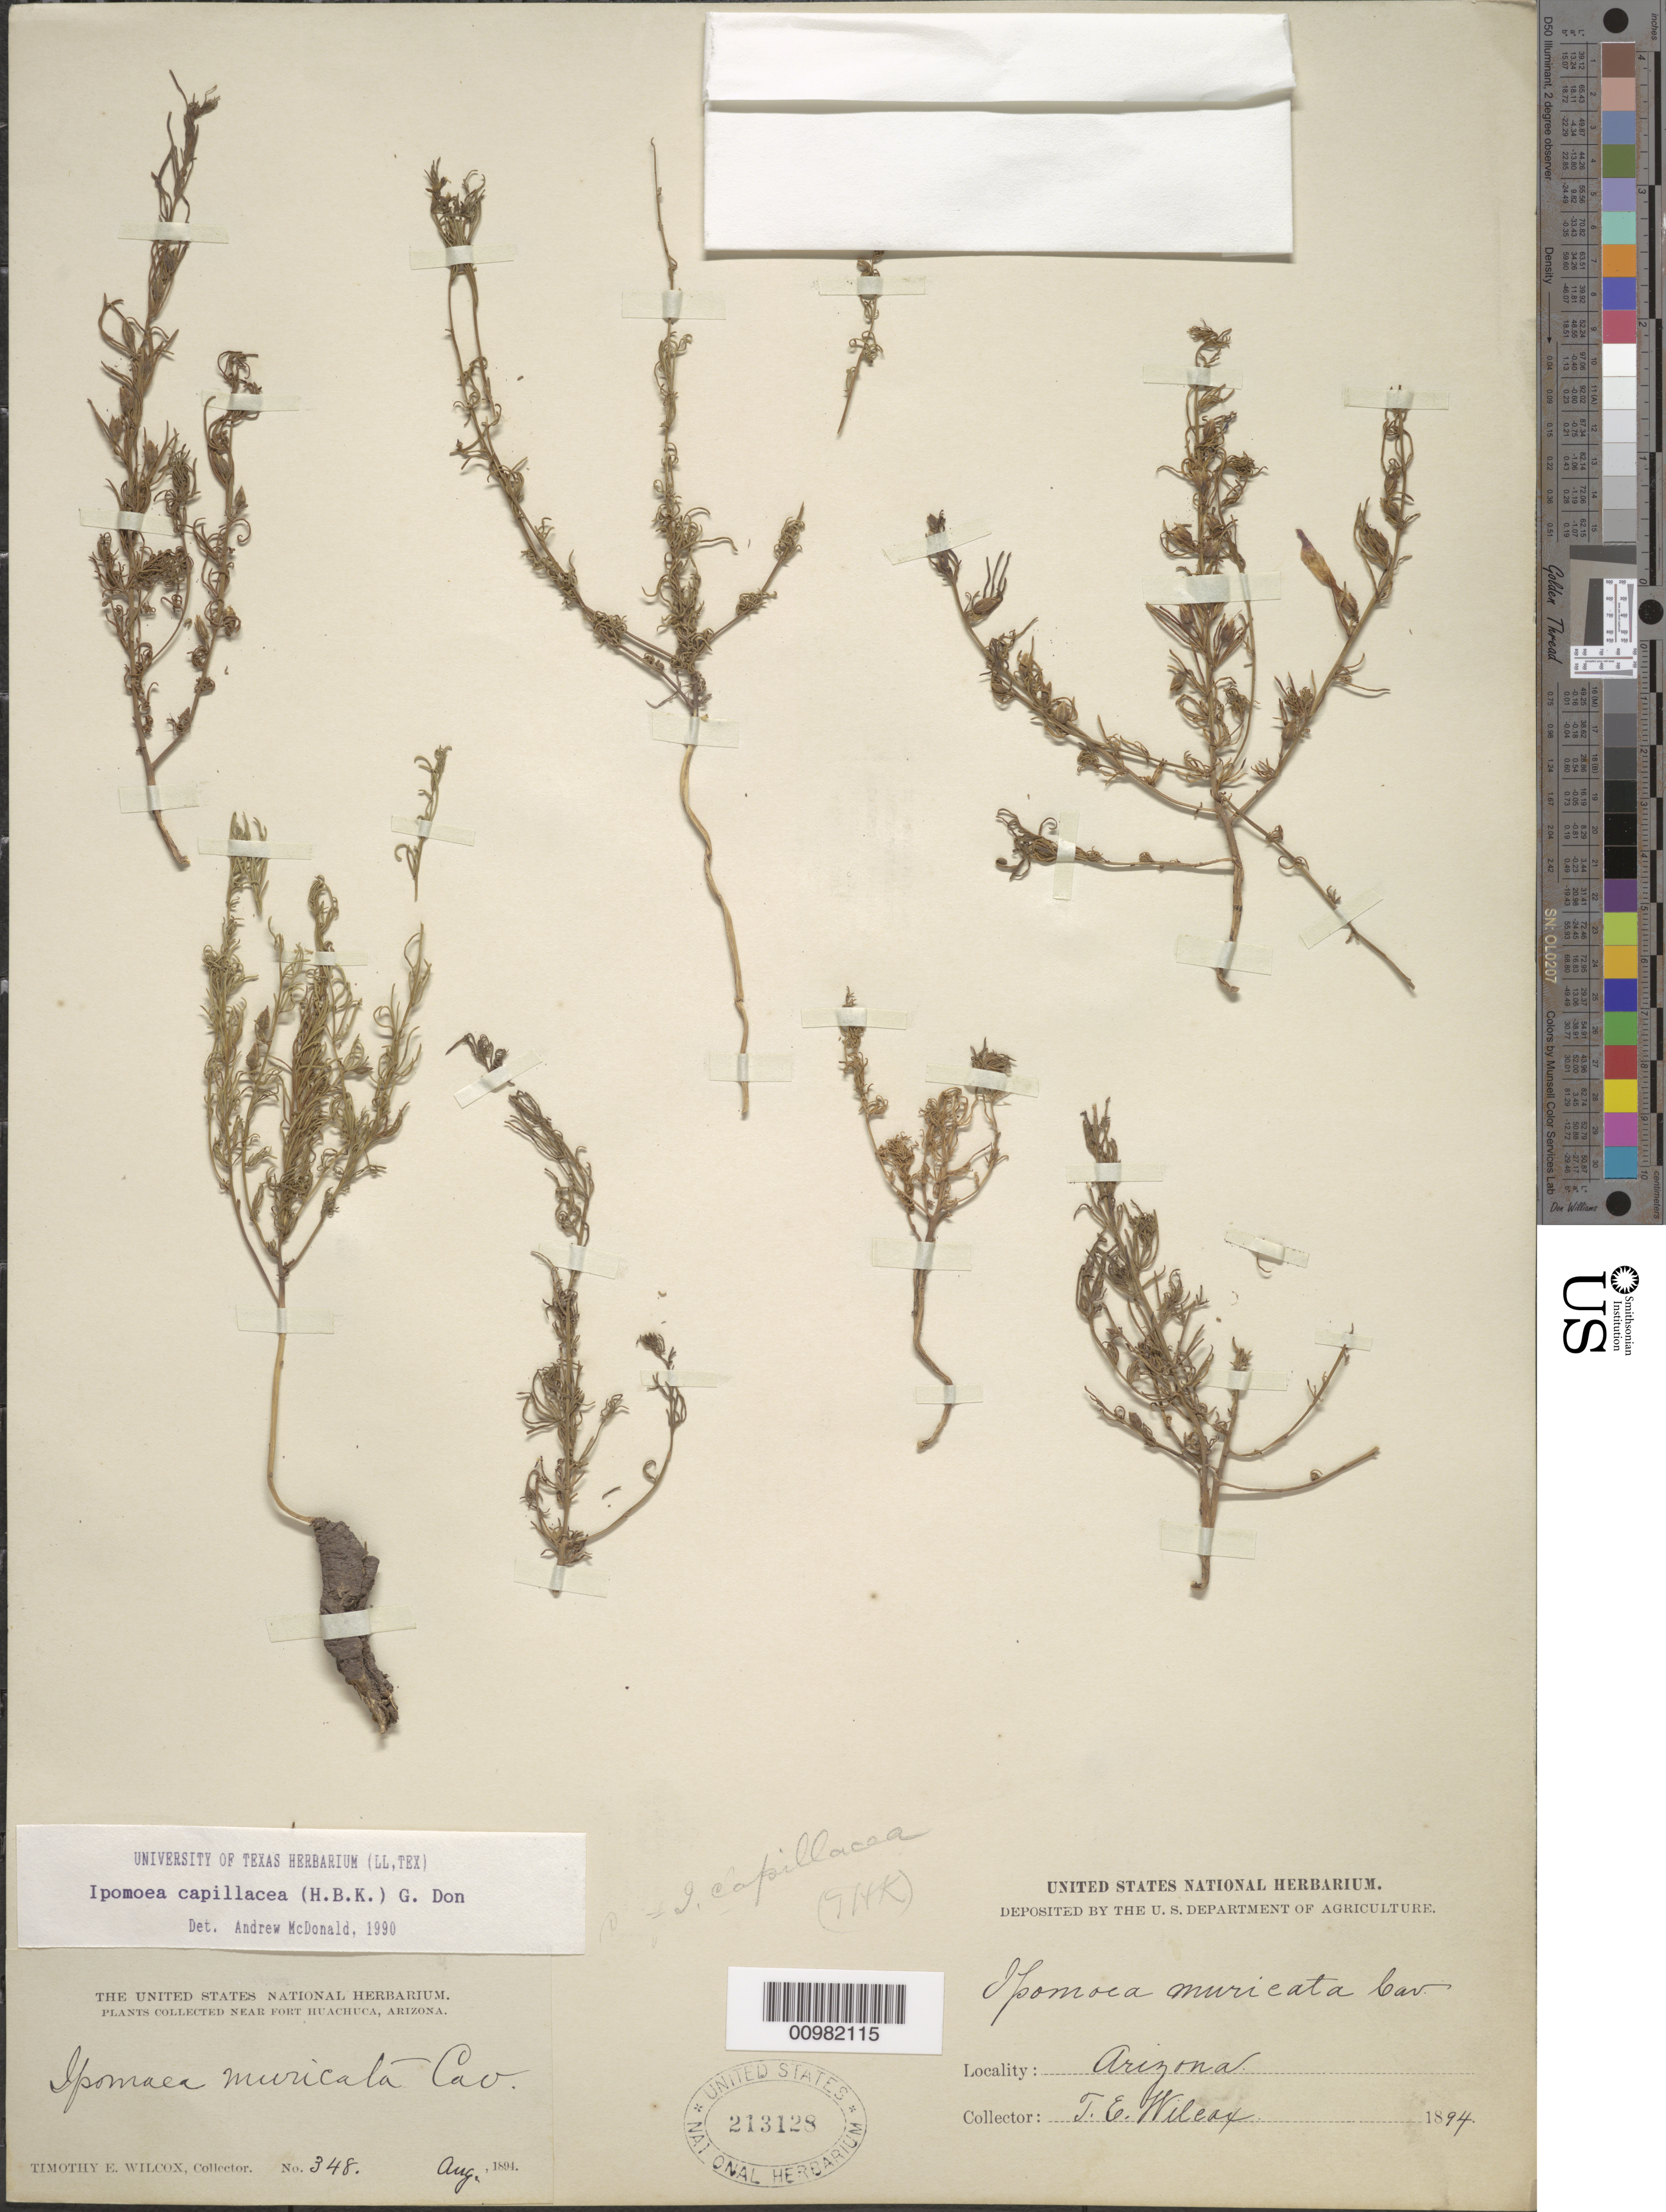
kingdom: Plantae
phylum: Tracheophyta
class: Magnoliopsida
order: Solanales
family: Convolvulaceae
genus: Ipomoea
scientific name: Ipomoea capillacea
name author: (Kunth) G. Don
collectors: T. E. Wilcox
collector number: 348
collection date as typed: Aug 1894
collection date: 1894-08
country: United States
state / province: Arizona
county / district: Cochise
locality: Fort Huachuca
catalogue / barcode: US 213128